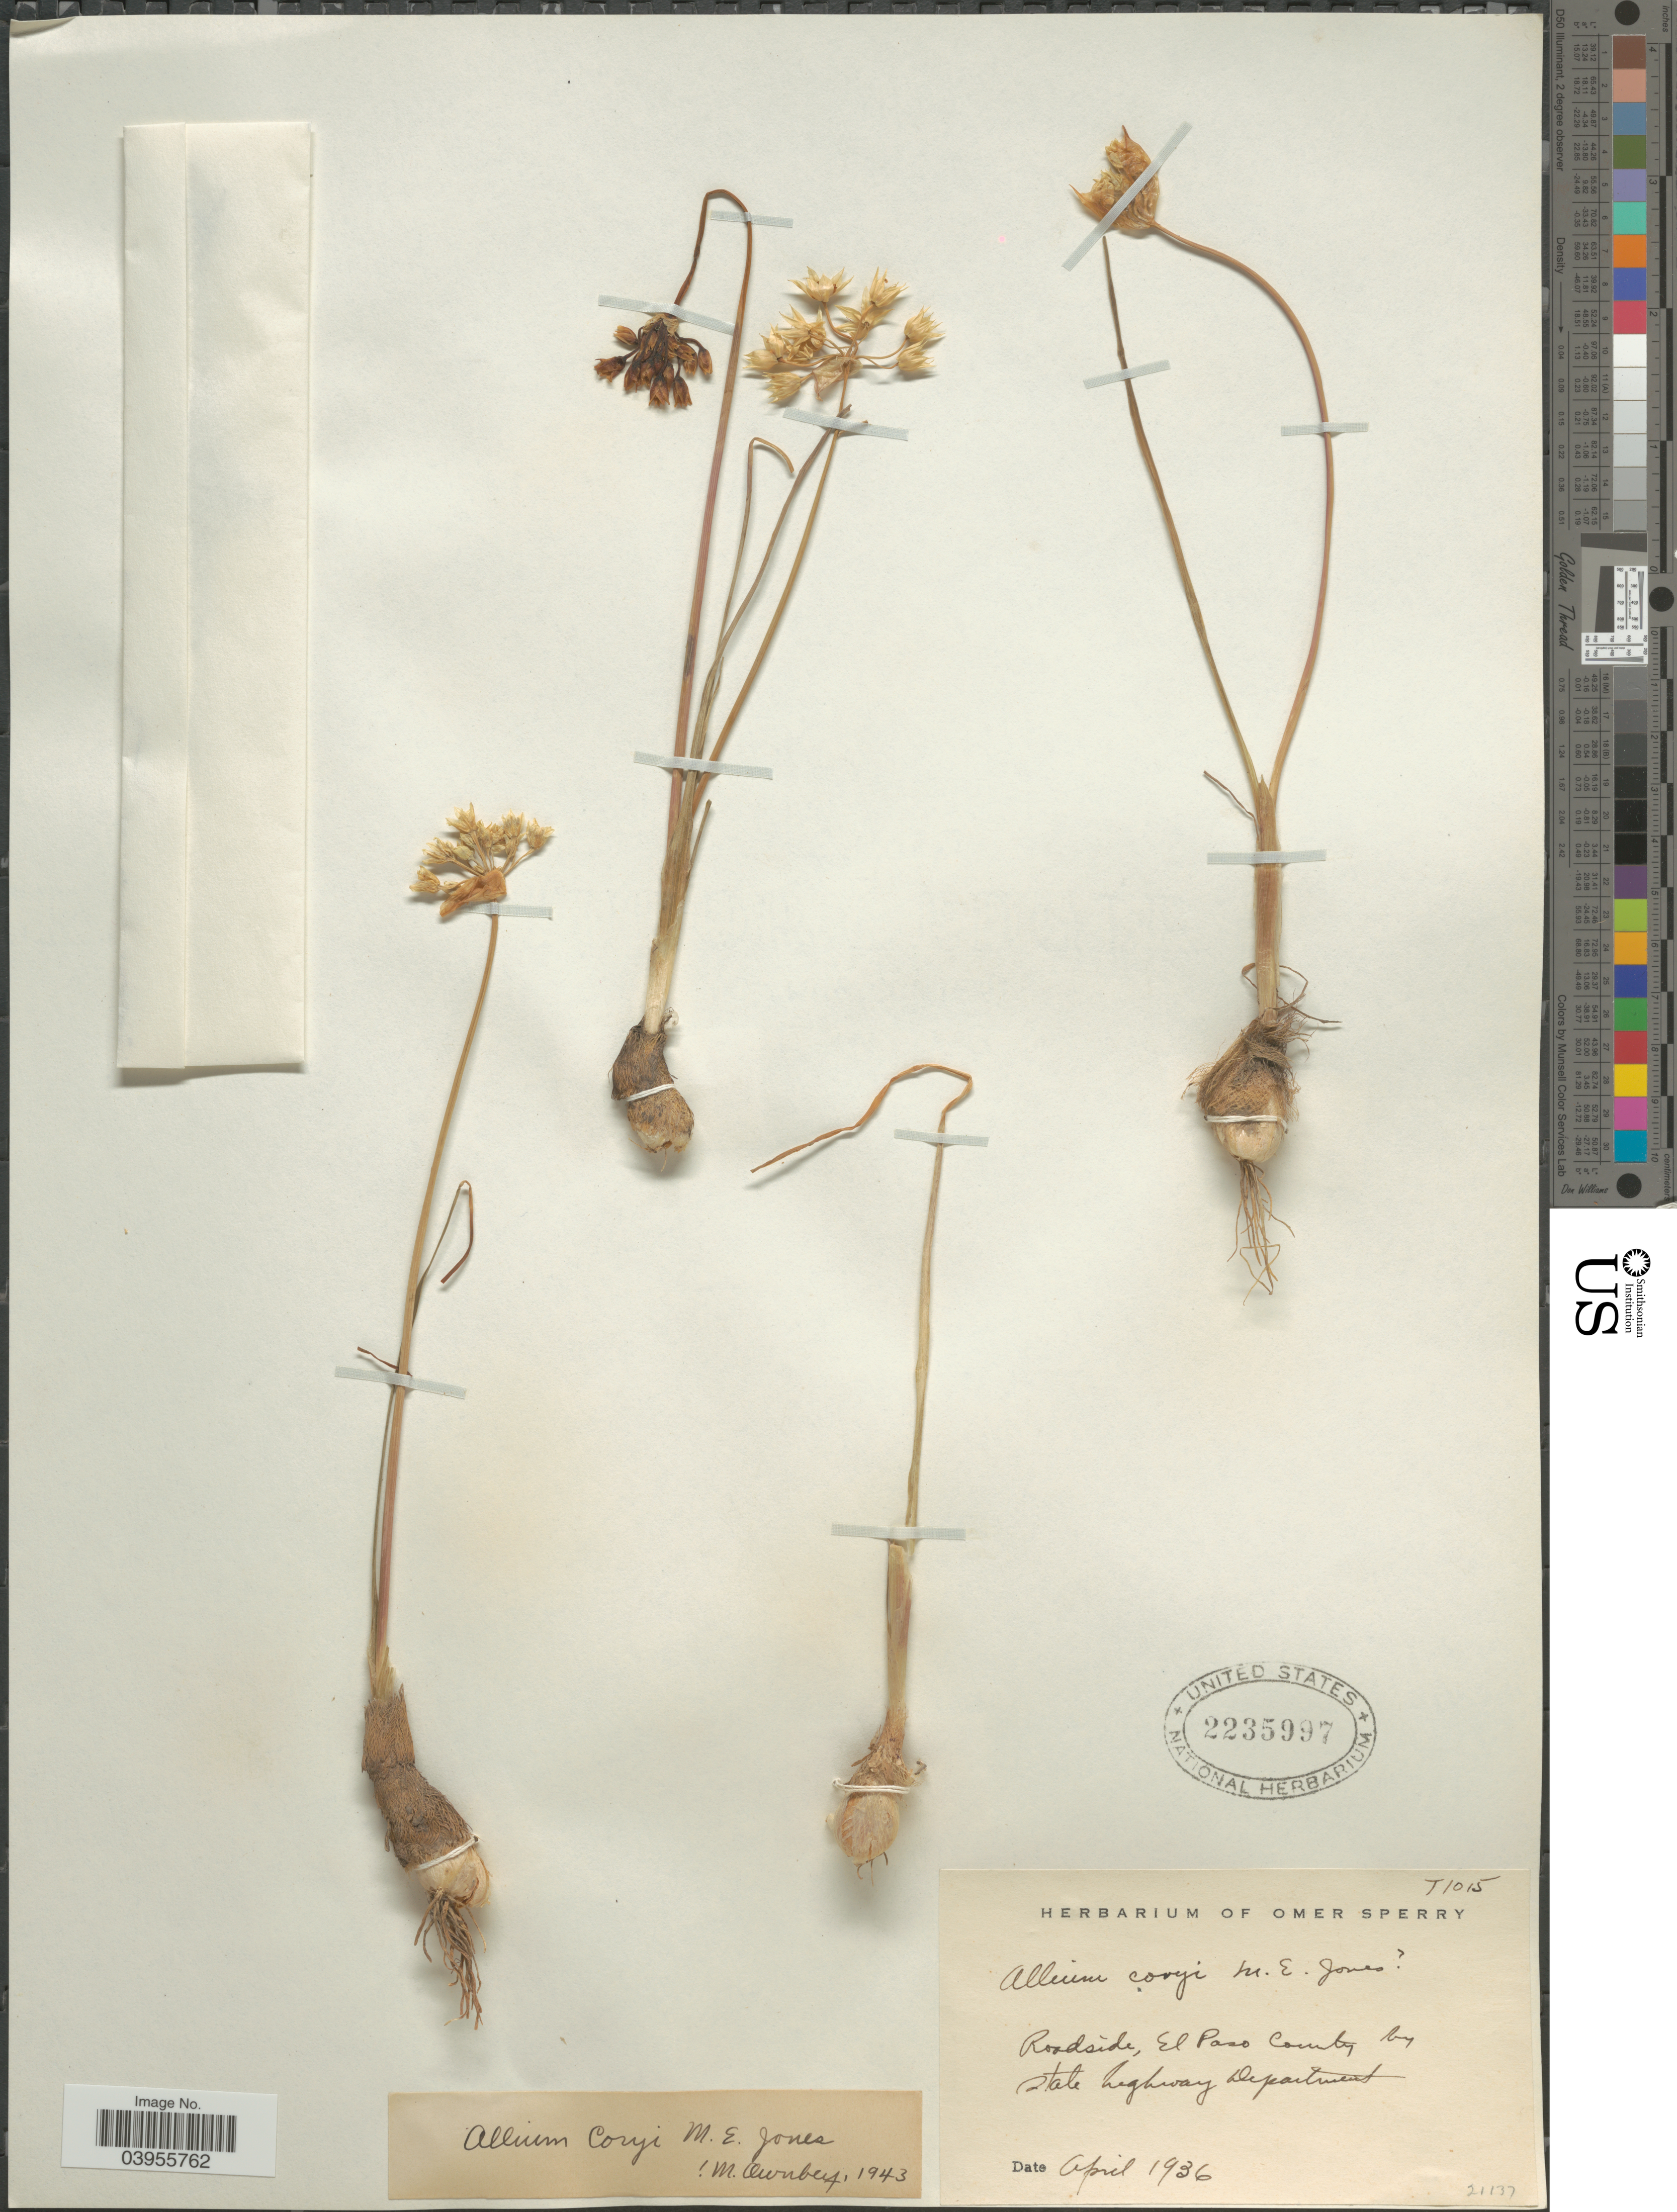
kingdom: Plantae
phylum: Tracheophyta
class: Liliopsida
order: Asparagales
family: Amaryllidaceae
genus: Allium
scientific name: Allium coryi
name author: M.E. Jones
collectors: ex. herb. Omer E. Sperry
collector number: T1015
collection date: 1936-04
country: United States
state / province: Texas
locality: Roadside, El Paso County by State highway Department.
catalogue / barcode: US 2235997